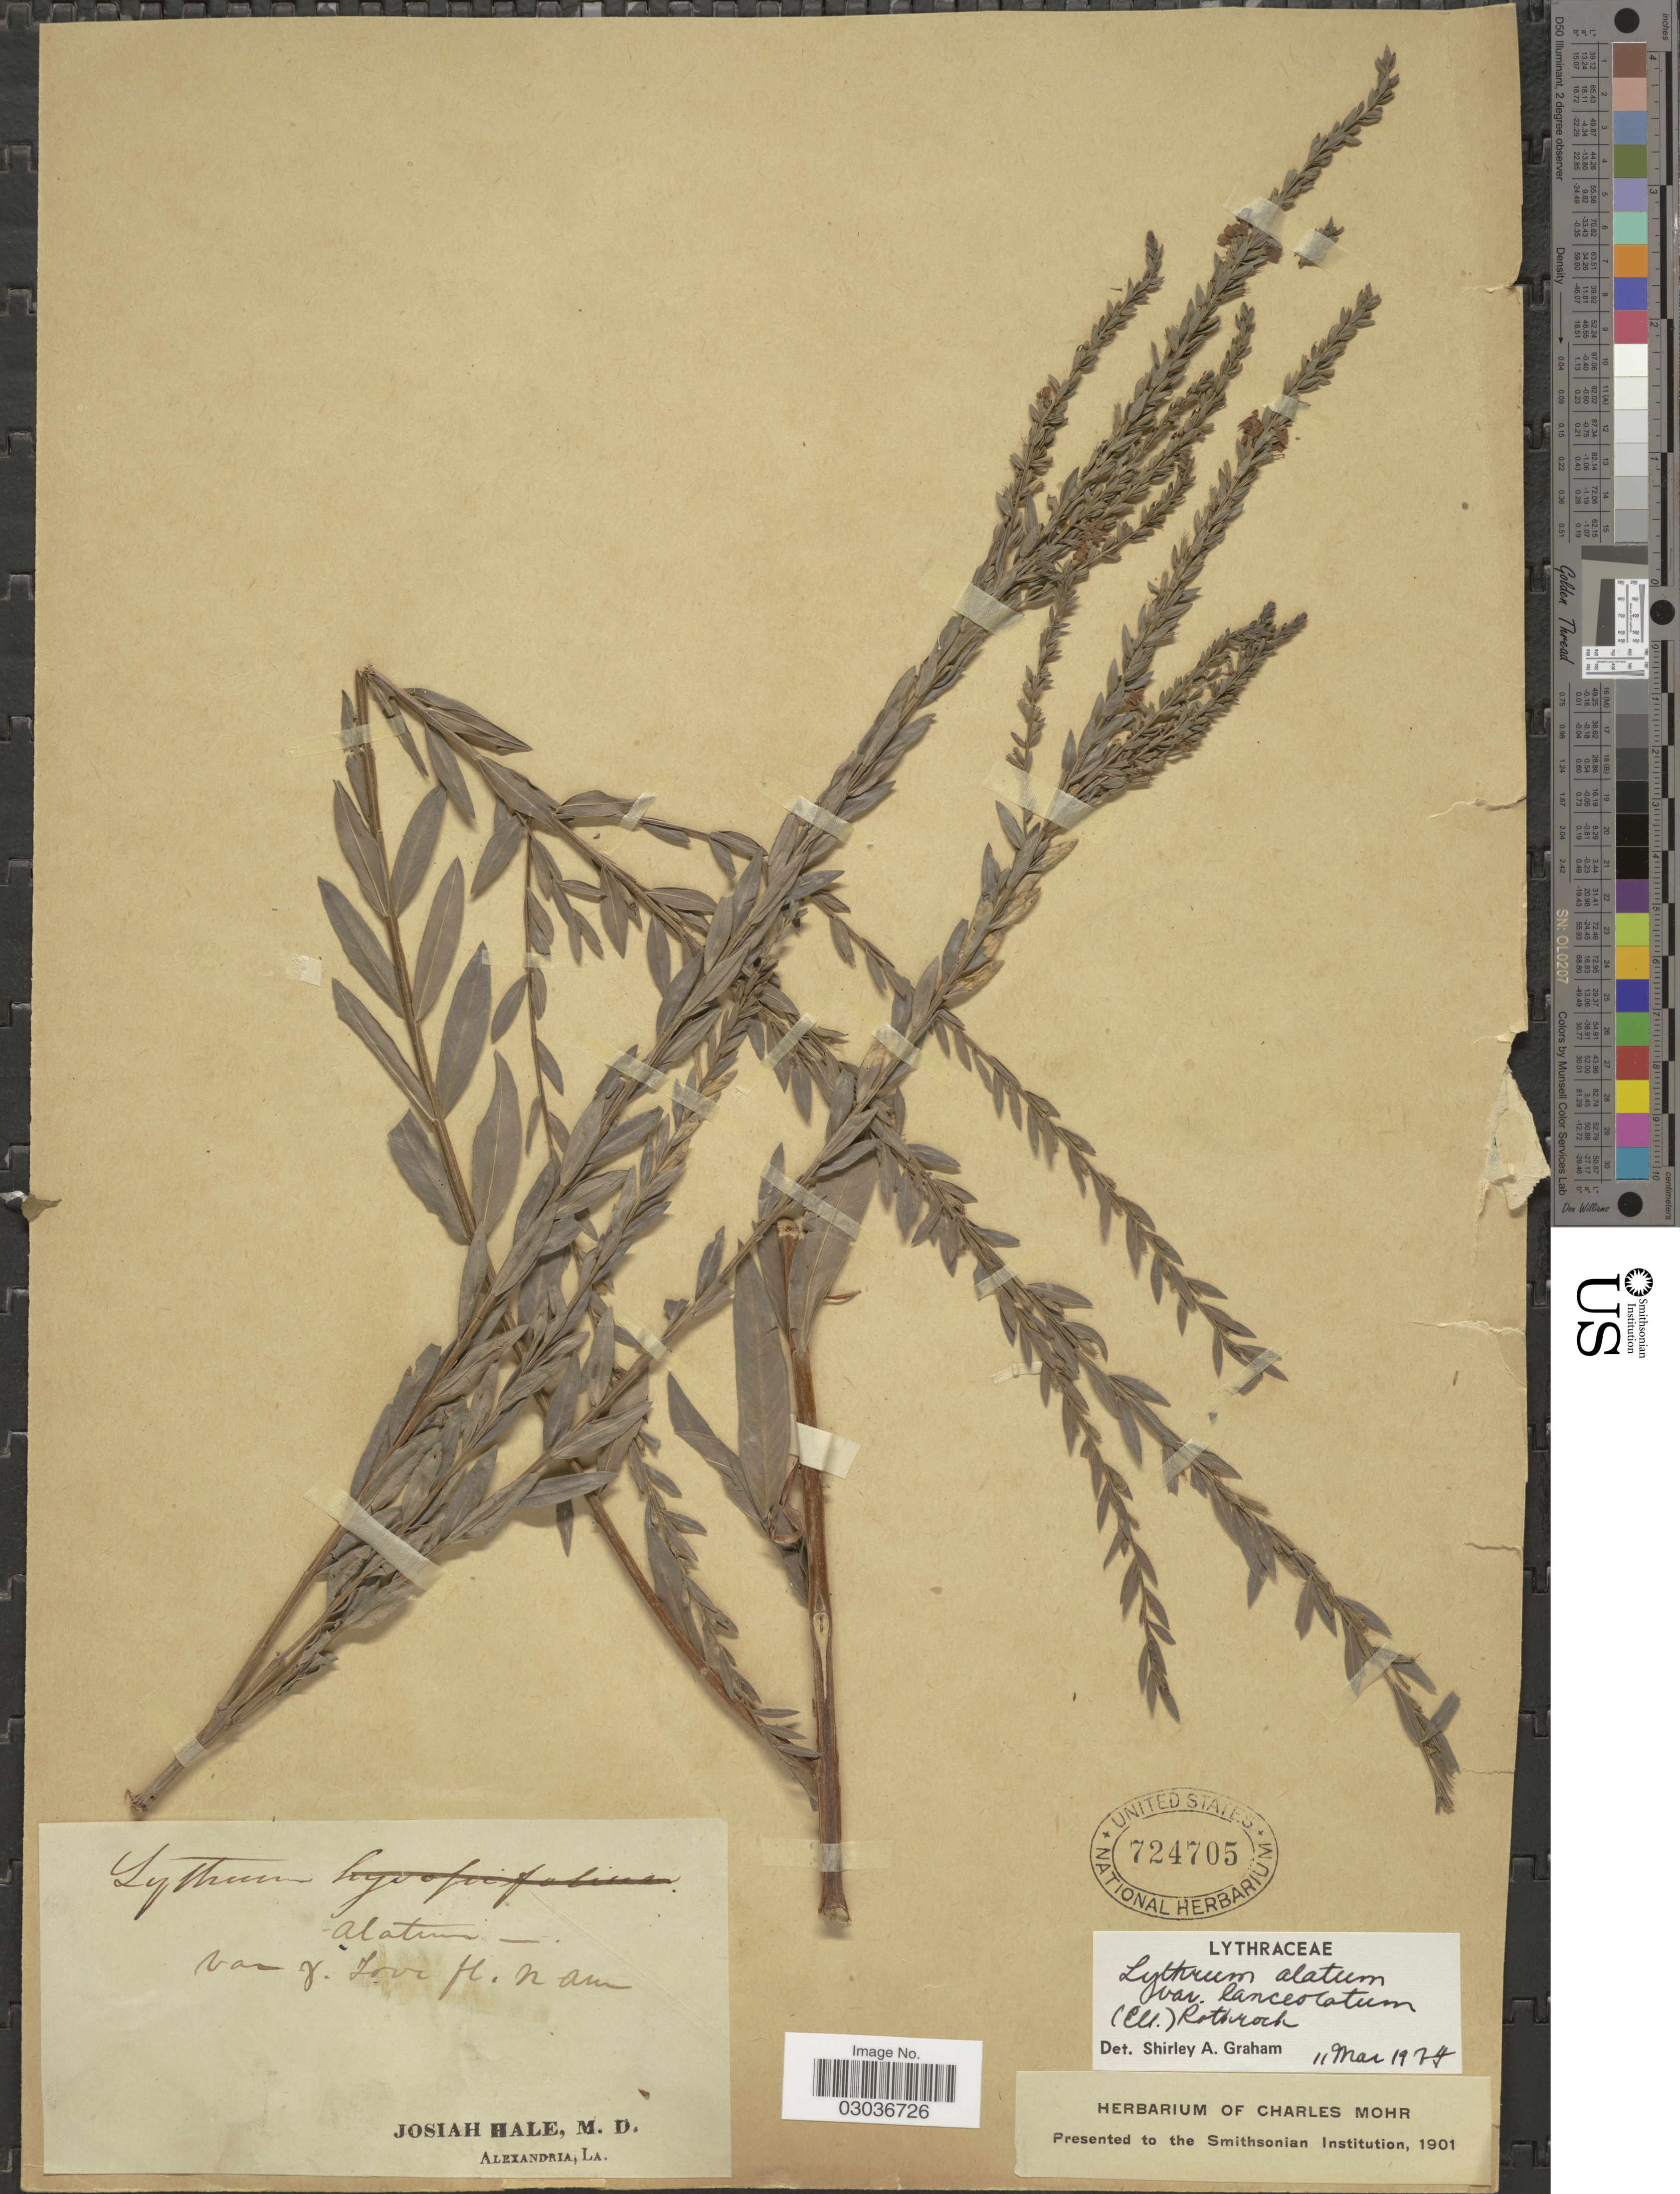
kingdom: Plantae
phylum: Tracheophyta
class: Magnoliopsida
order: Myrtales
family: Lythraceae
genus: Lythrum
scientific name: Lythrum alatum var. lanceolatum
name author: (Elliott) A. Gray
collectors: J. Hale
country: United States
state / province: Louisiana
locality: Alexandria.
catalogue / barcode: US 724705